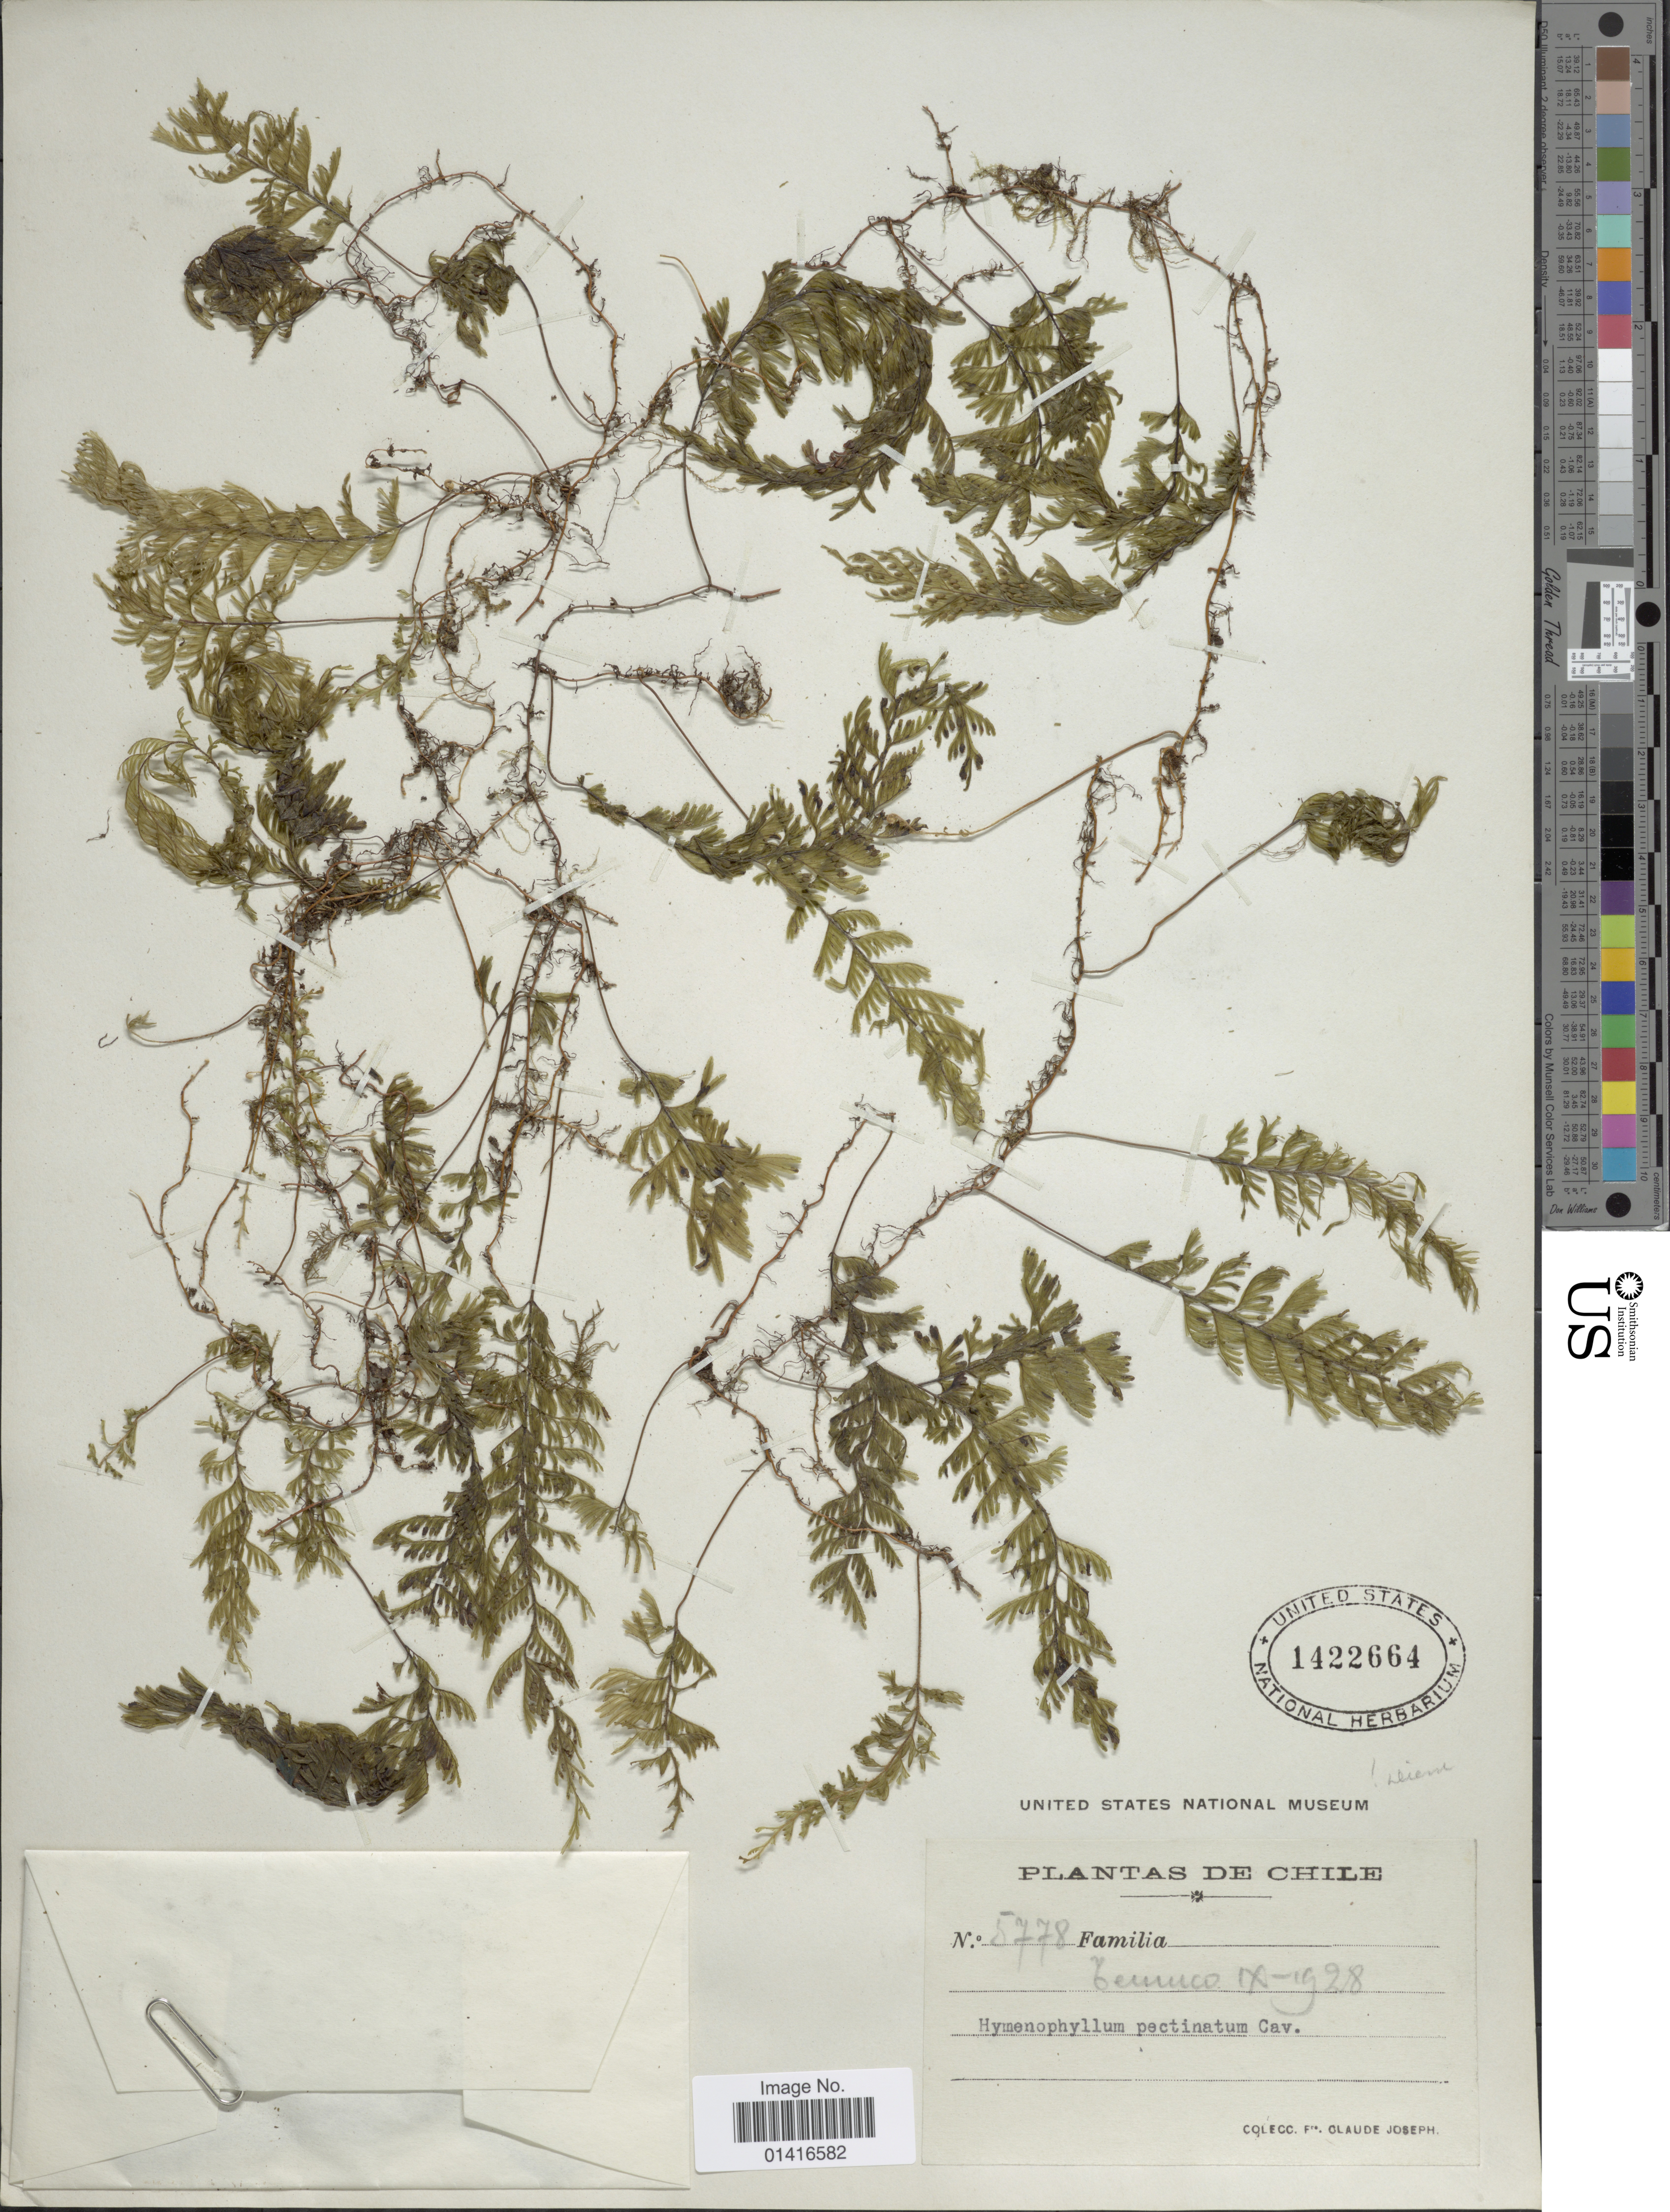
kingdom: Plantae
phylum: Tracheophyta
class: Polypodiopsida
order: Hymenophyllales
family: Hymenophyllaceae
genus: Hymenophyllum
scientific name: Hymenophyllum pectinatum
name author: Cav.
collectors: Frere Claude Joseph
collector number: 5778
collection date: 1928-09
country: Chile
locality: Temuco.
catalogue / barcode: US 1422664